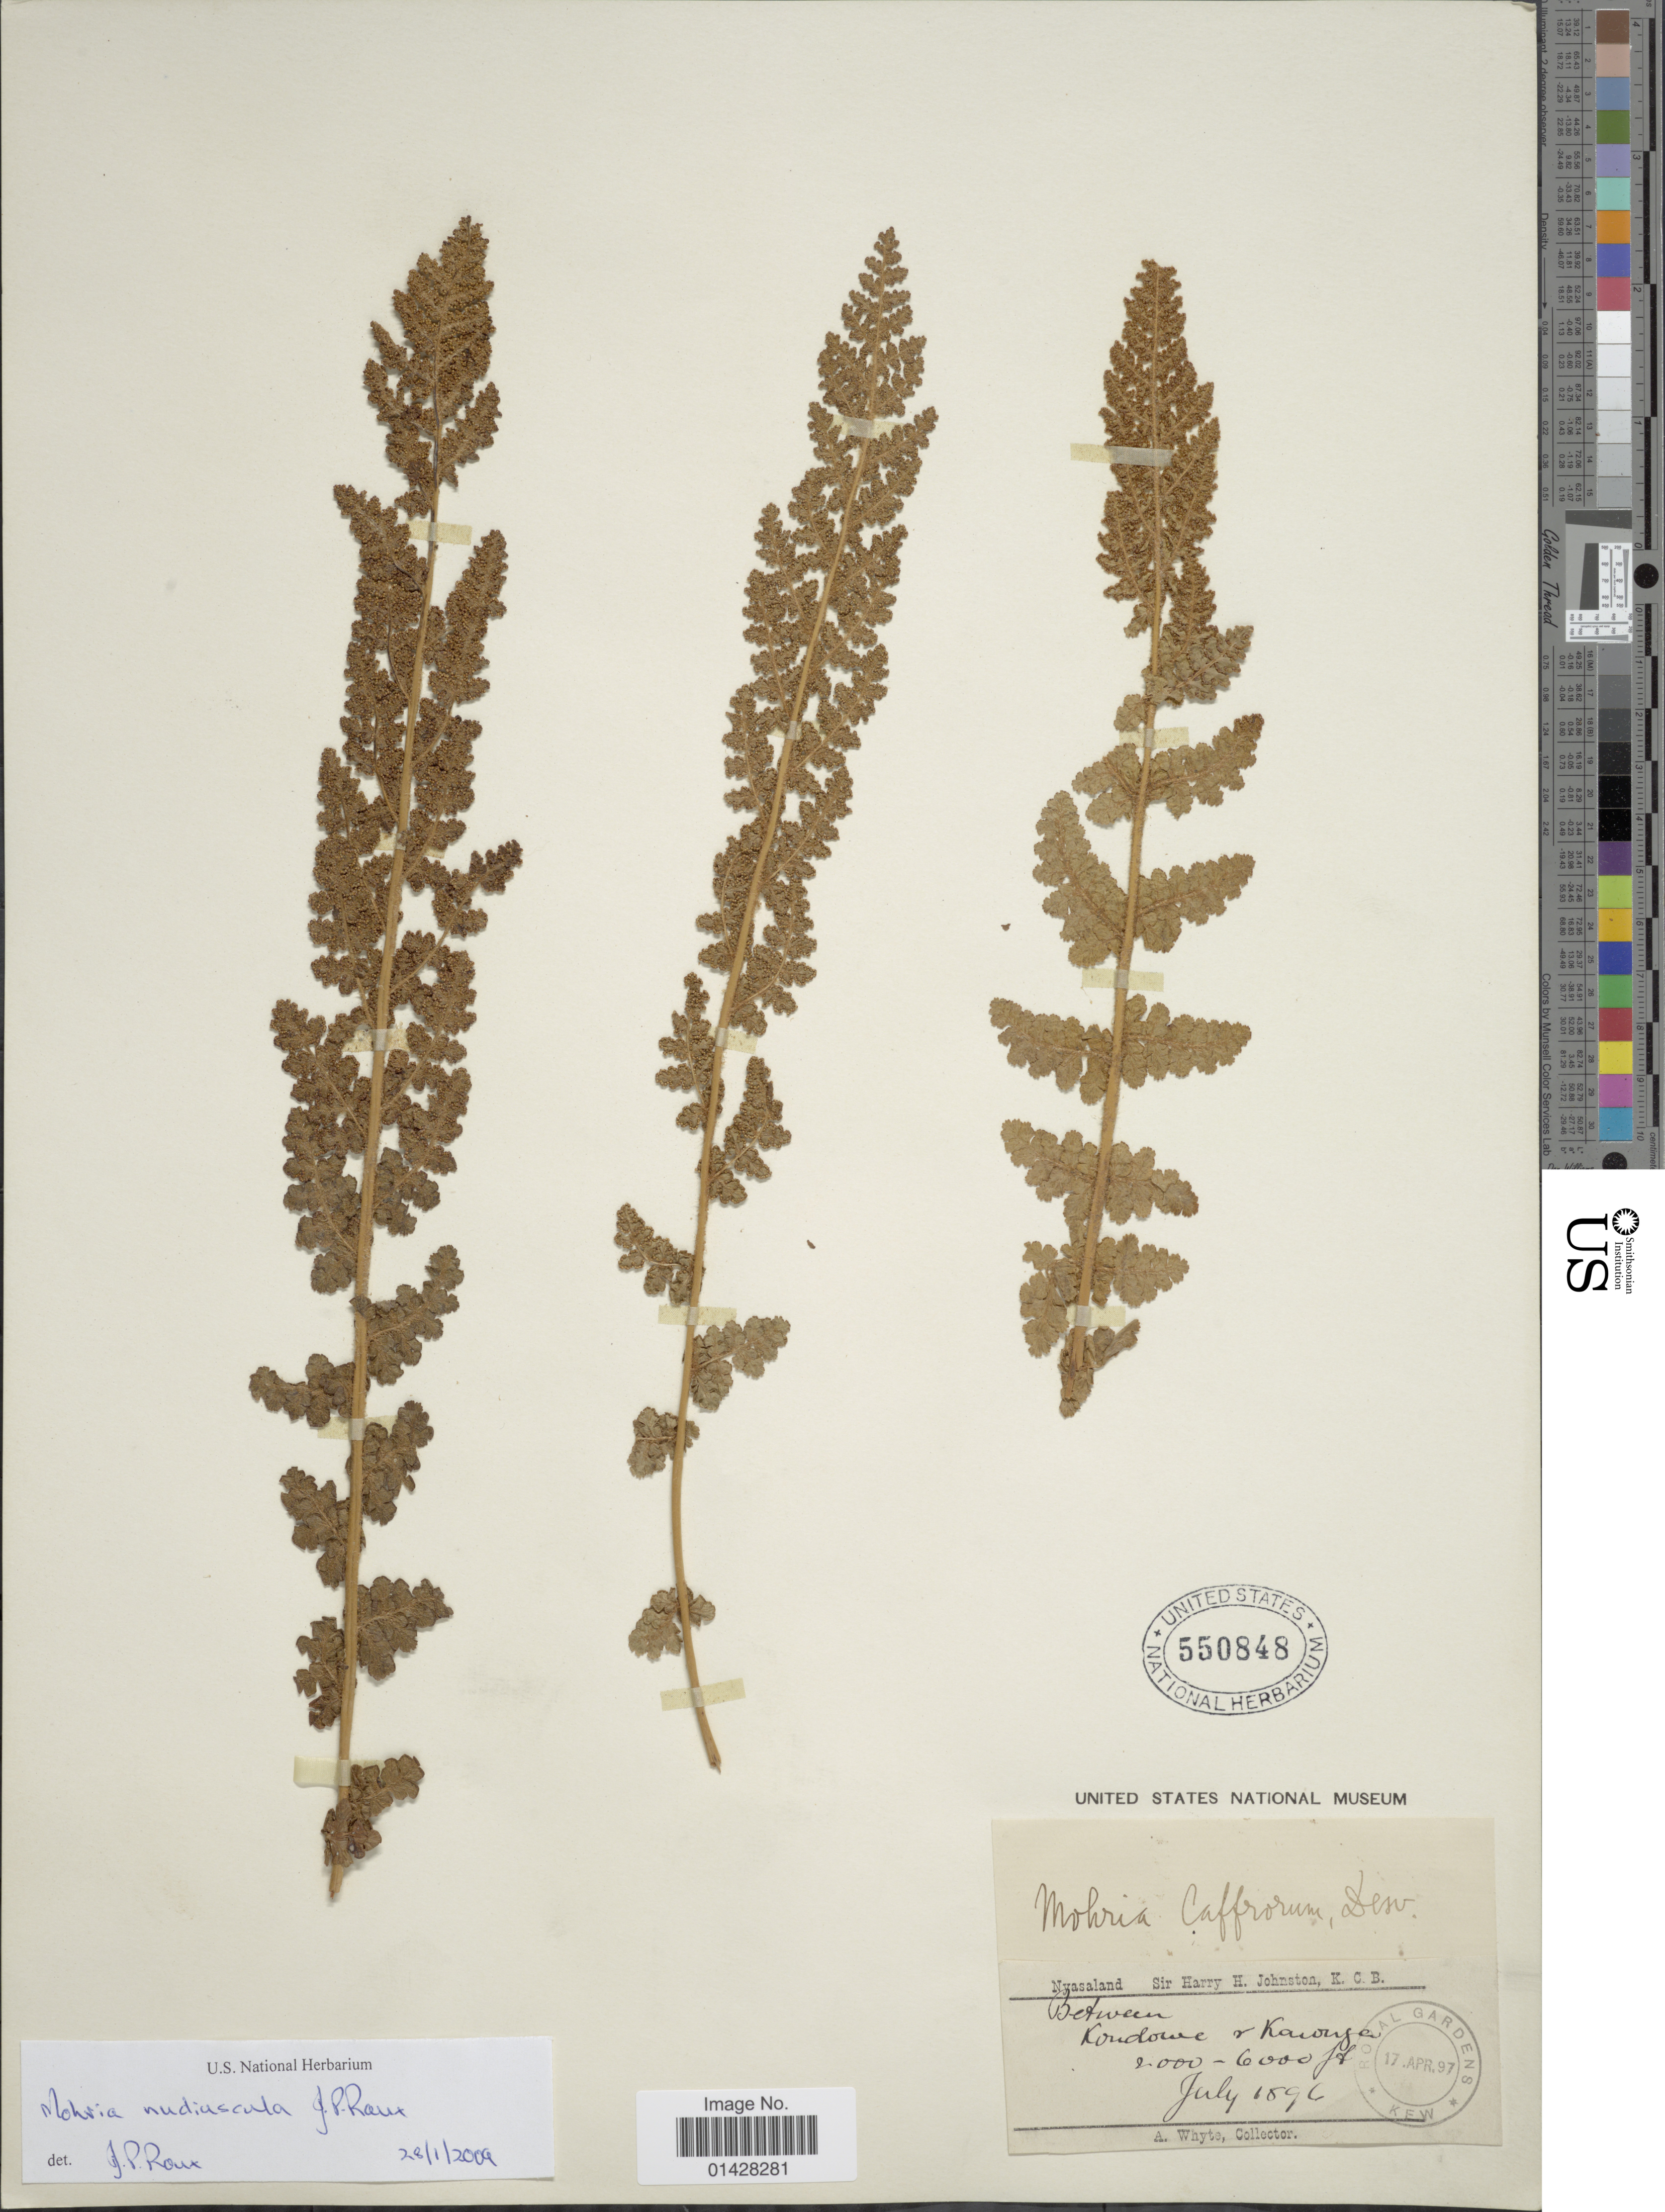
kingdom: Plantae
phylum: Tracheophyta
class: Polypodiopsida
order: Schizaeales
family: Anemiaceae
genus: Anemia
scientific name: Anemia nudiuscula comb ined.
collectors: A. Whyte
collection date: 1896-07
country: Malawi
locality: Nyasaland. Between Kondowe & Karonga.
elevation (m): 610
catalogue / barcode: US 550848